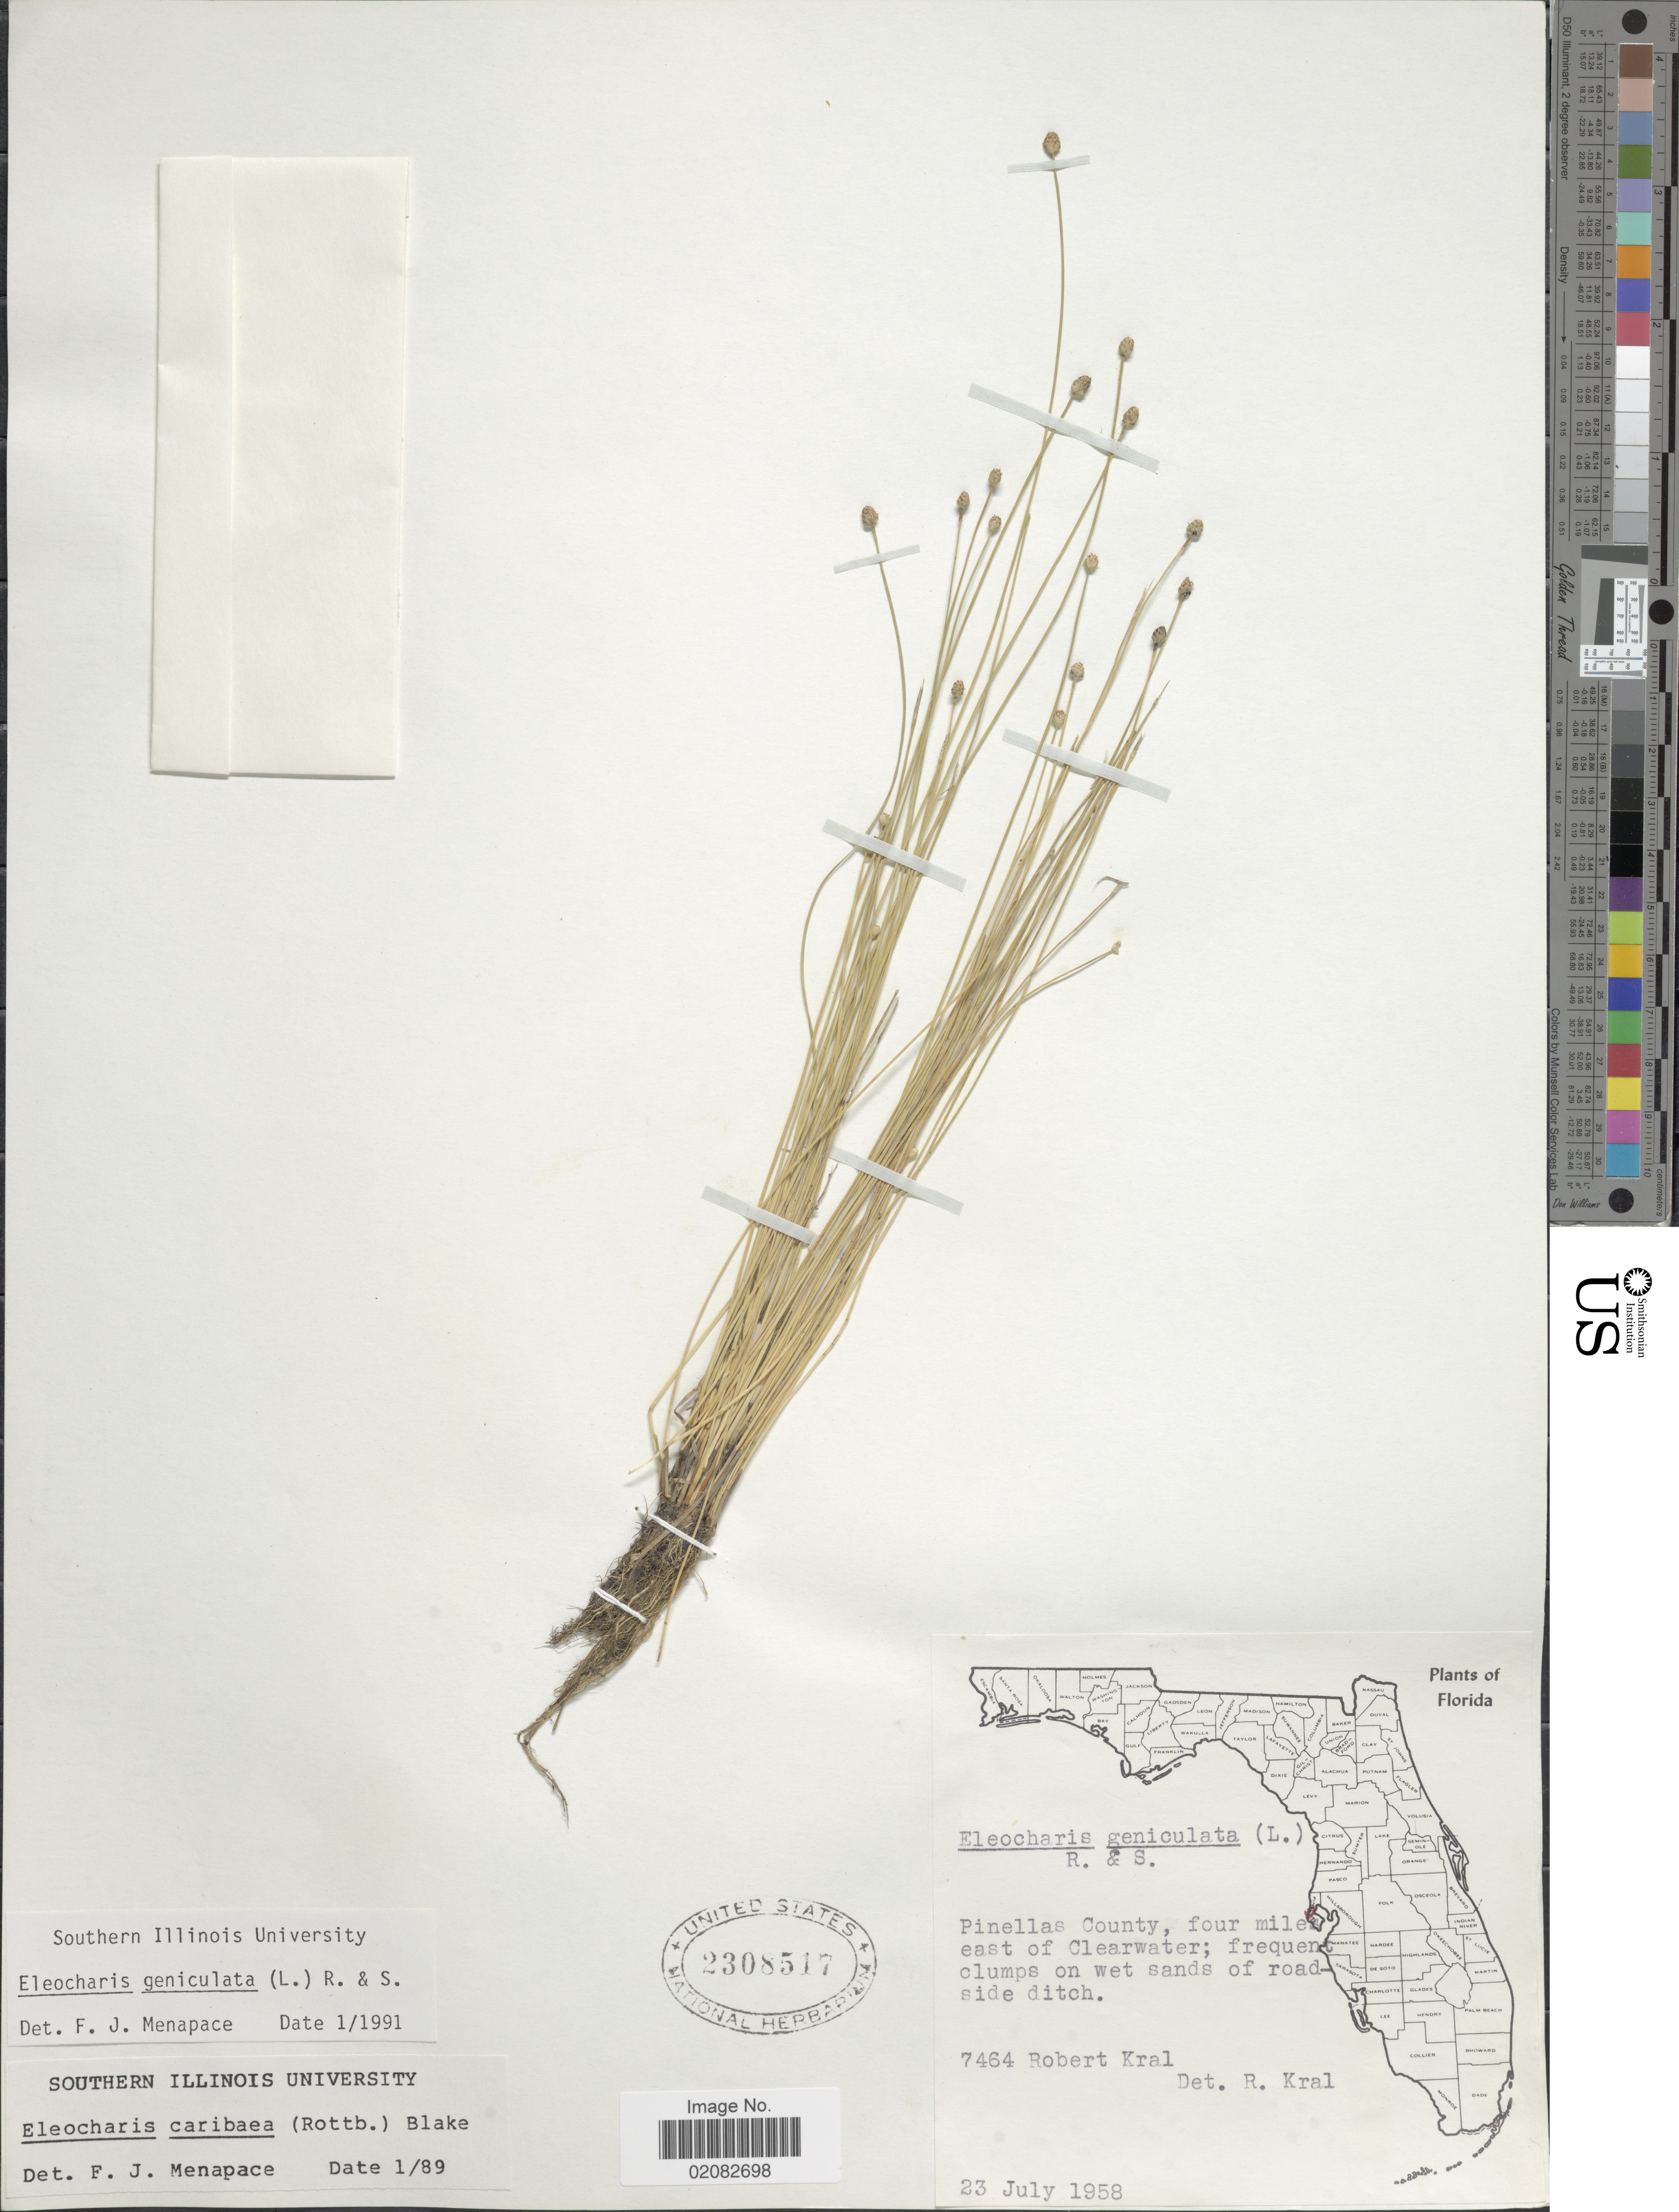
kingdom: Plantae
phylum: Tracheophyta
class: Liliopsida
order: Poales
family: Cyperaceae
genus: Eleocharis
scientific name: Eleocharis geniculata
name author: (L.) Roem. & Schult.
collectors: R. Kral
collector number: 7464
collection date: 1958-07-23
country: United States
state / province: Florida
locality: Pinellas County, four miles east of Clearwater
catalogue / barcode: US 2308517